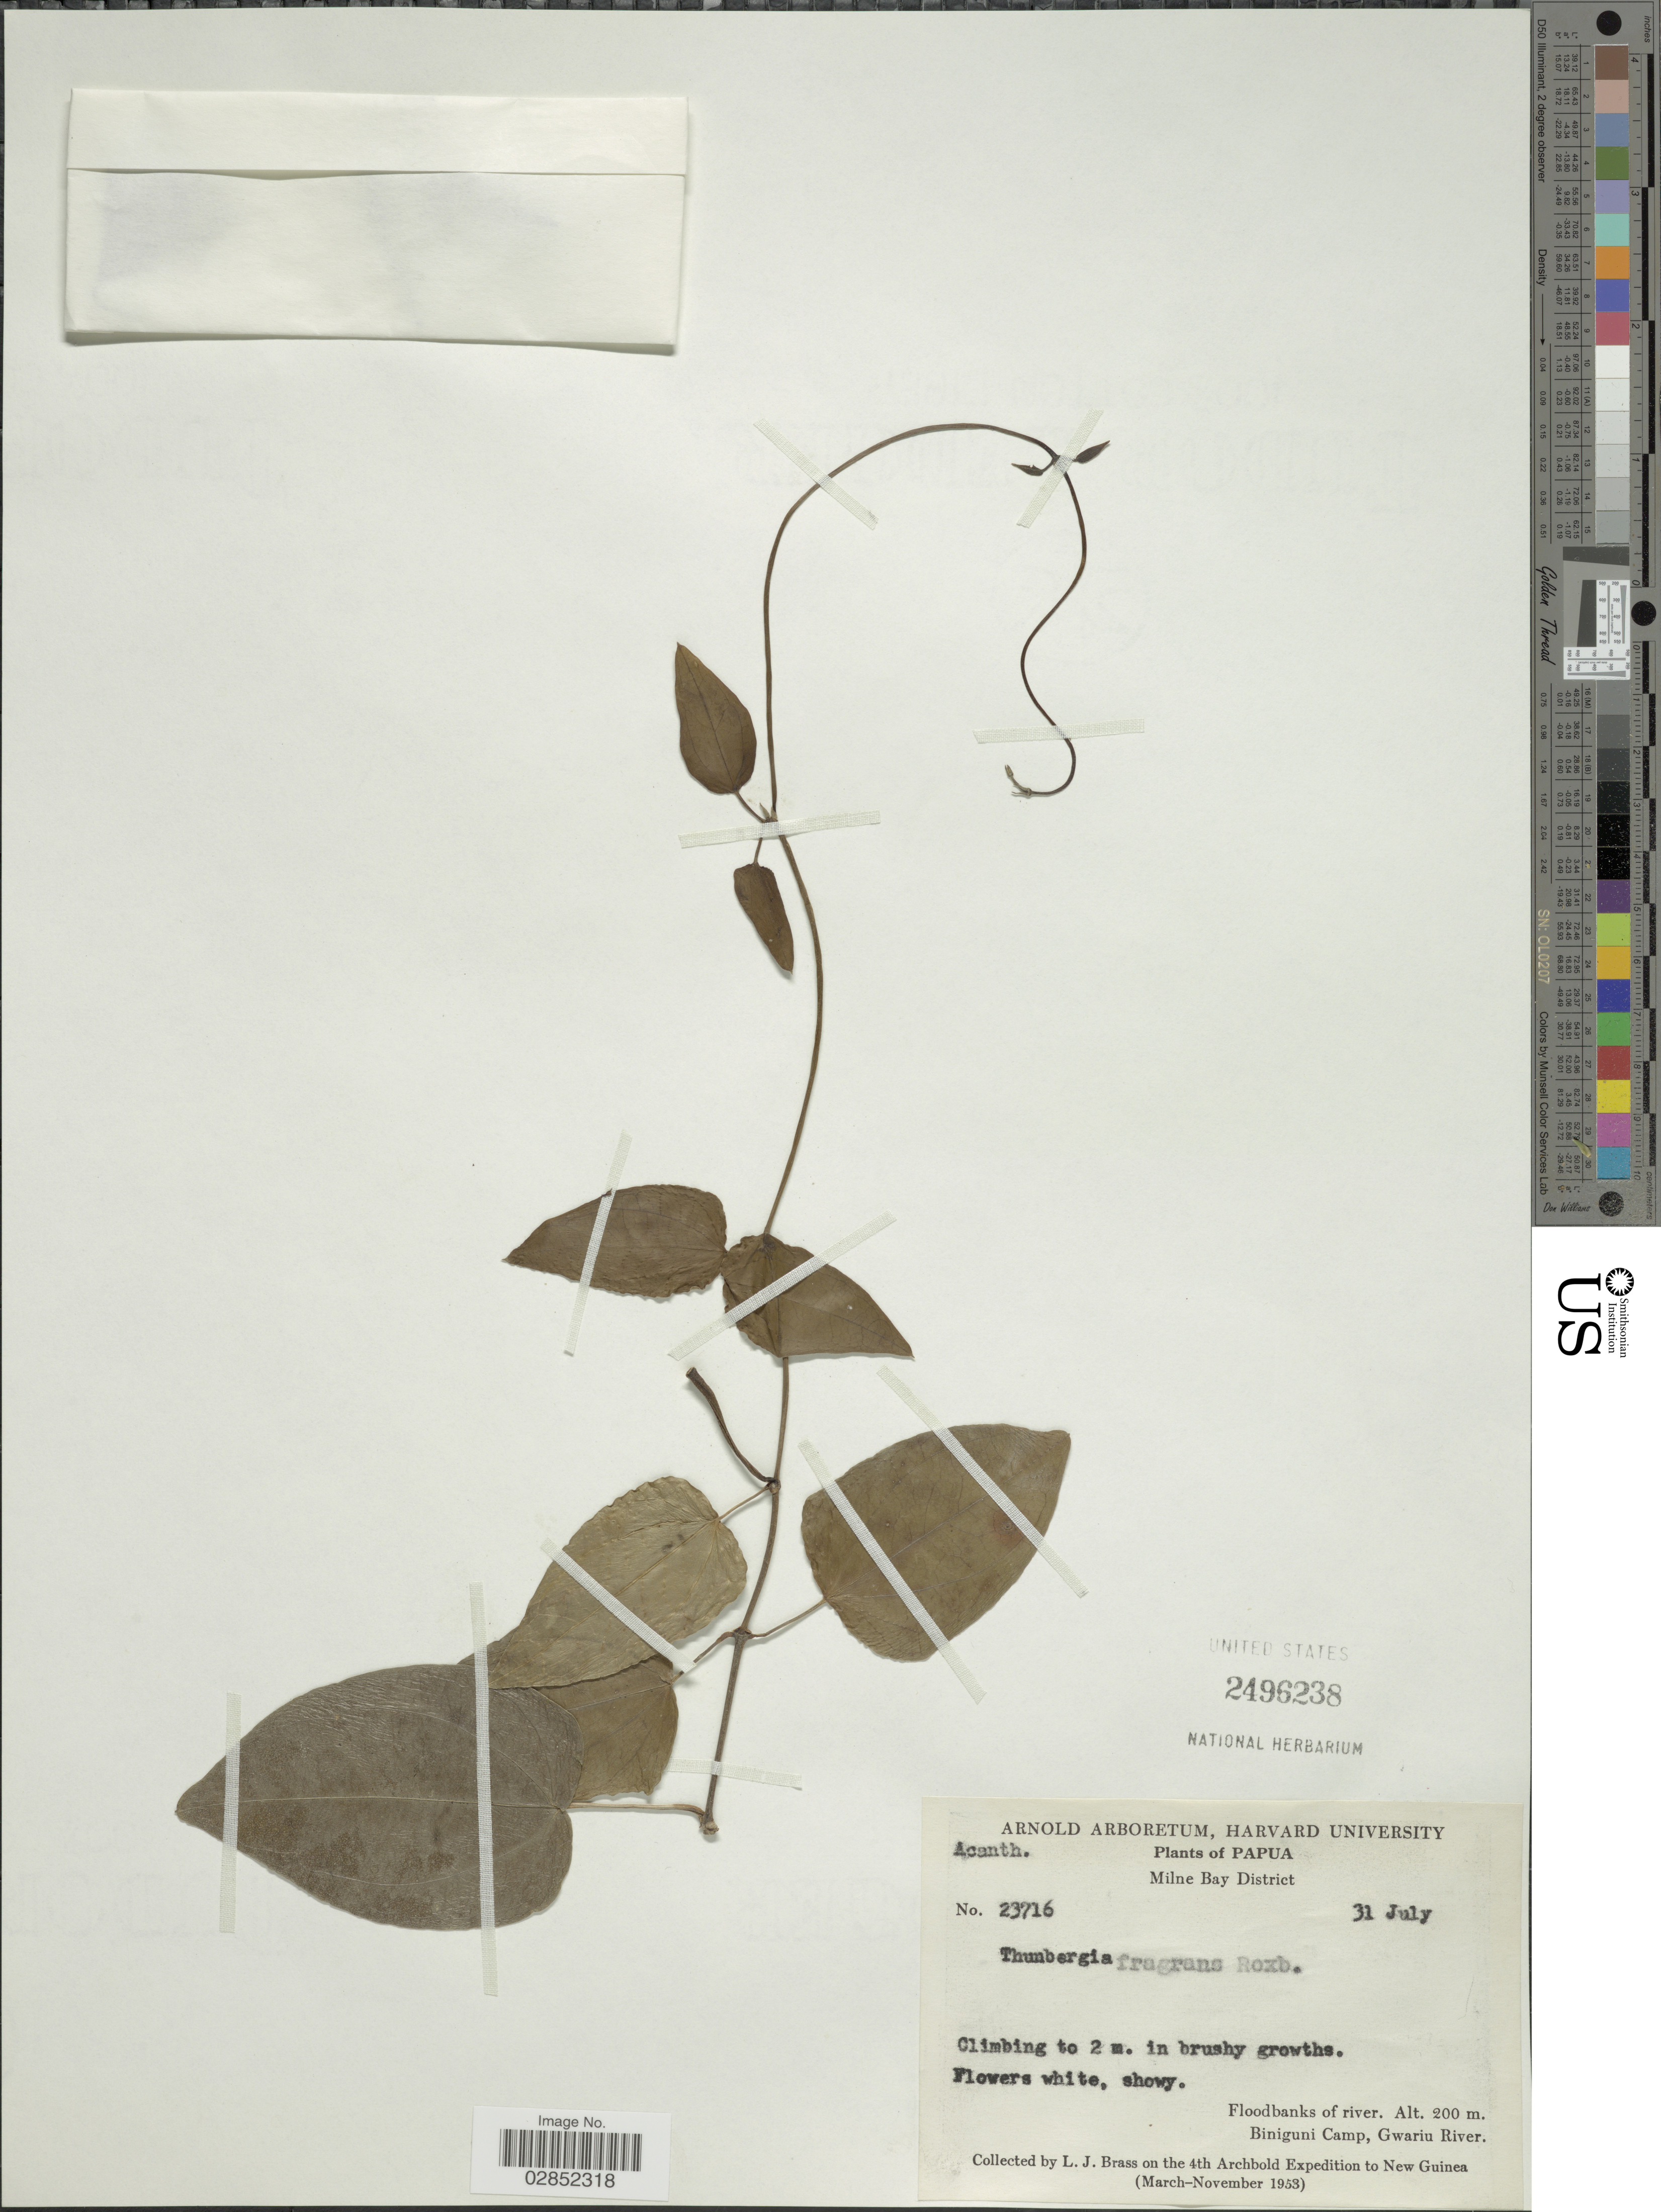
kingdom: Plantae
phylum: Tracheophyta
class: Magnoliopsida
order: Lamiales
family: Acanthaceae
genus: Thunbergia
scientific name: Thunbergia fragrans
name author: Roxb.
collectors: L. J. Brass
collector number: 23716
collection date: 1953-07-31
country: Papua New Guinea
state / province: Milne Bay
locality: Papua. Milne Bay District. Biniguni Camp, Gwariu River. New Guinea.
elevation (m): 200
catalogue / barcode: US 2496238